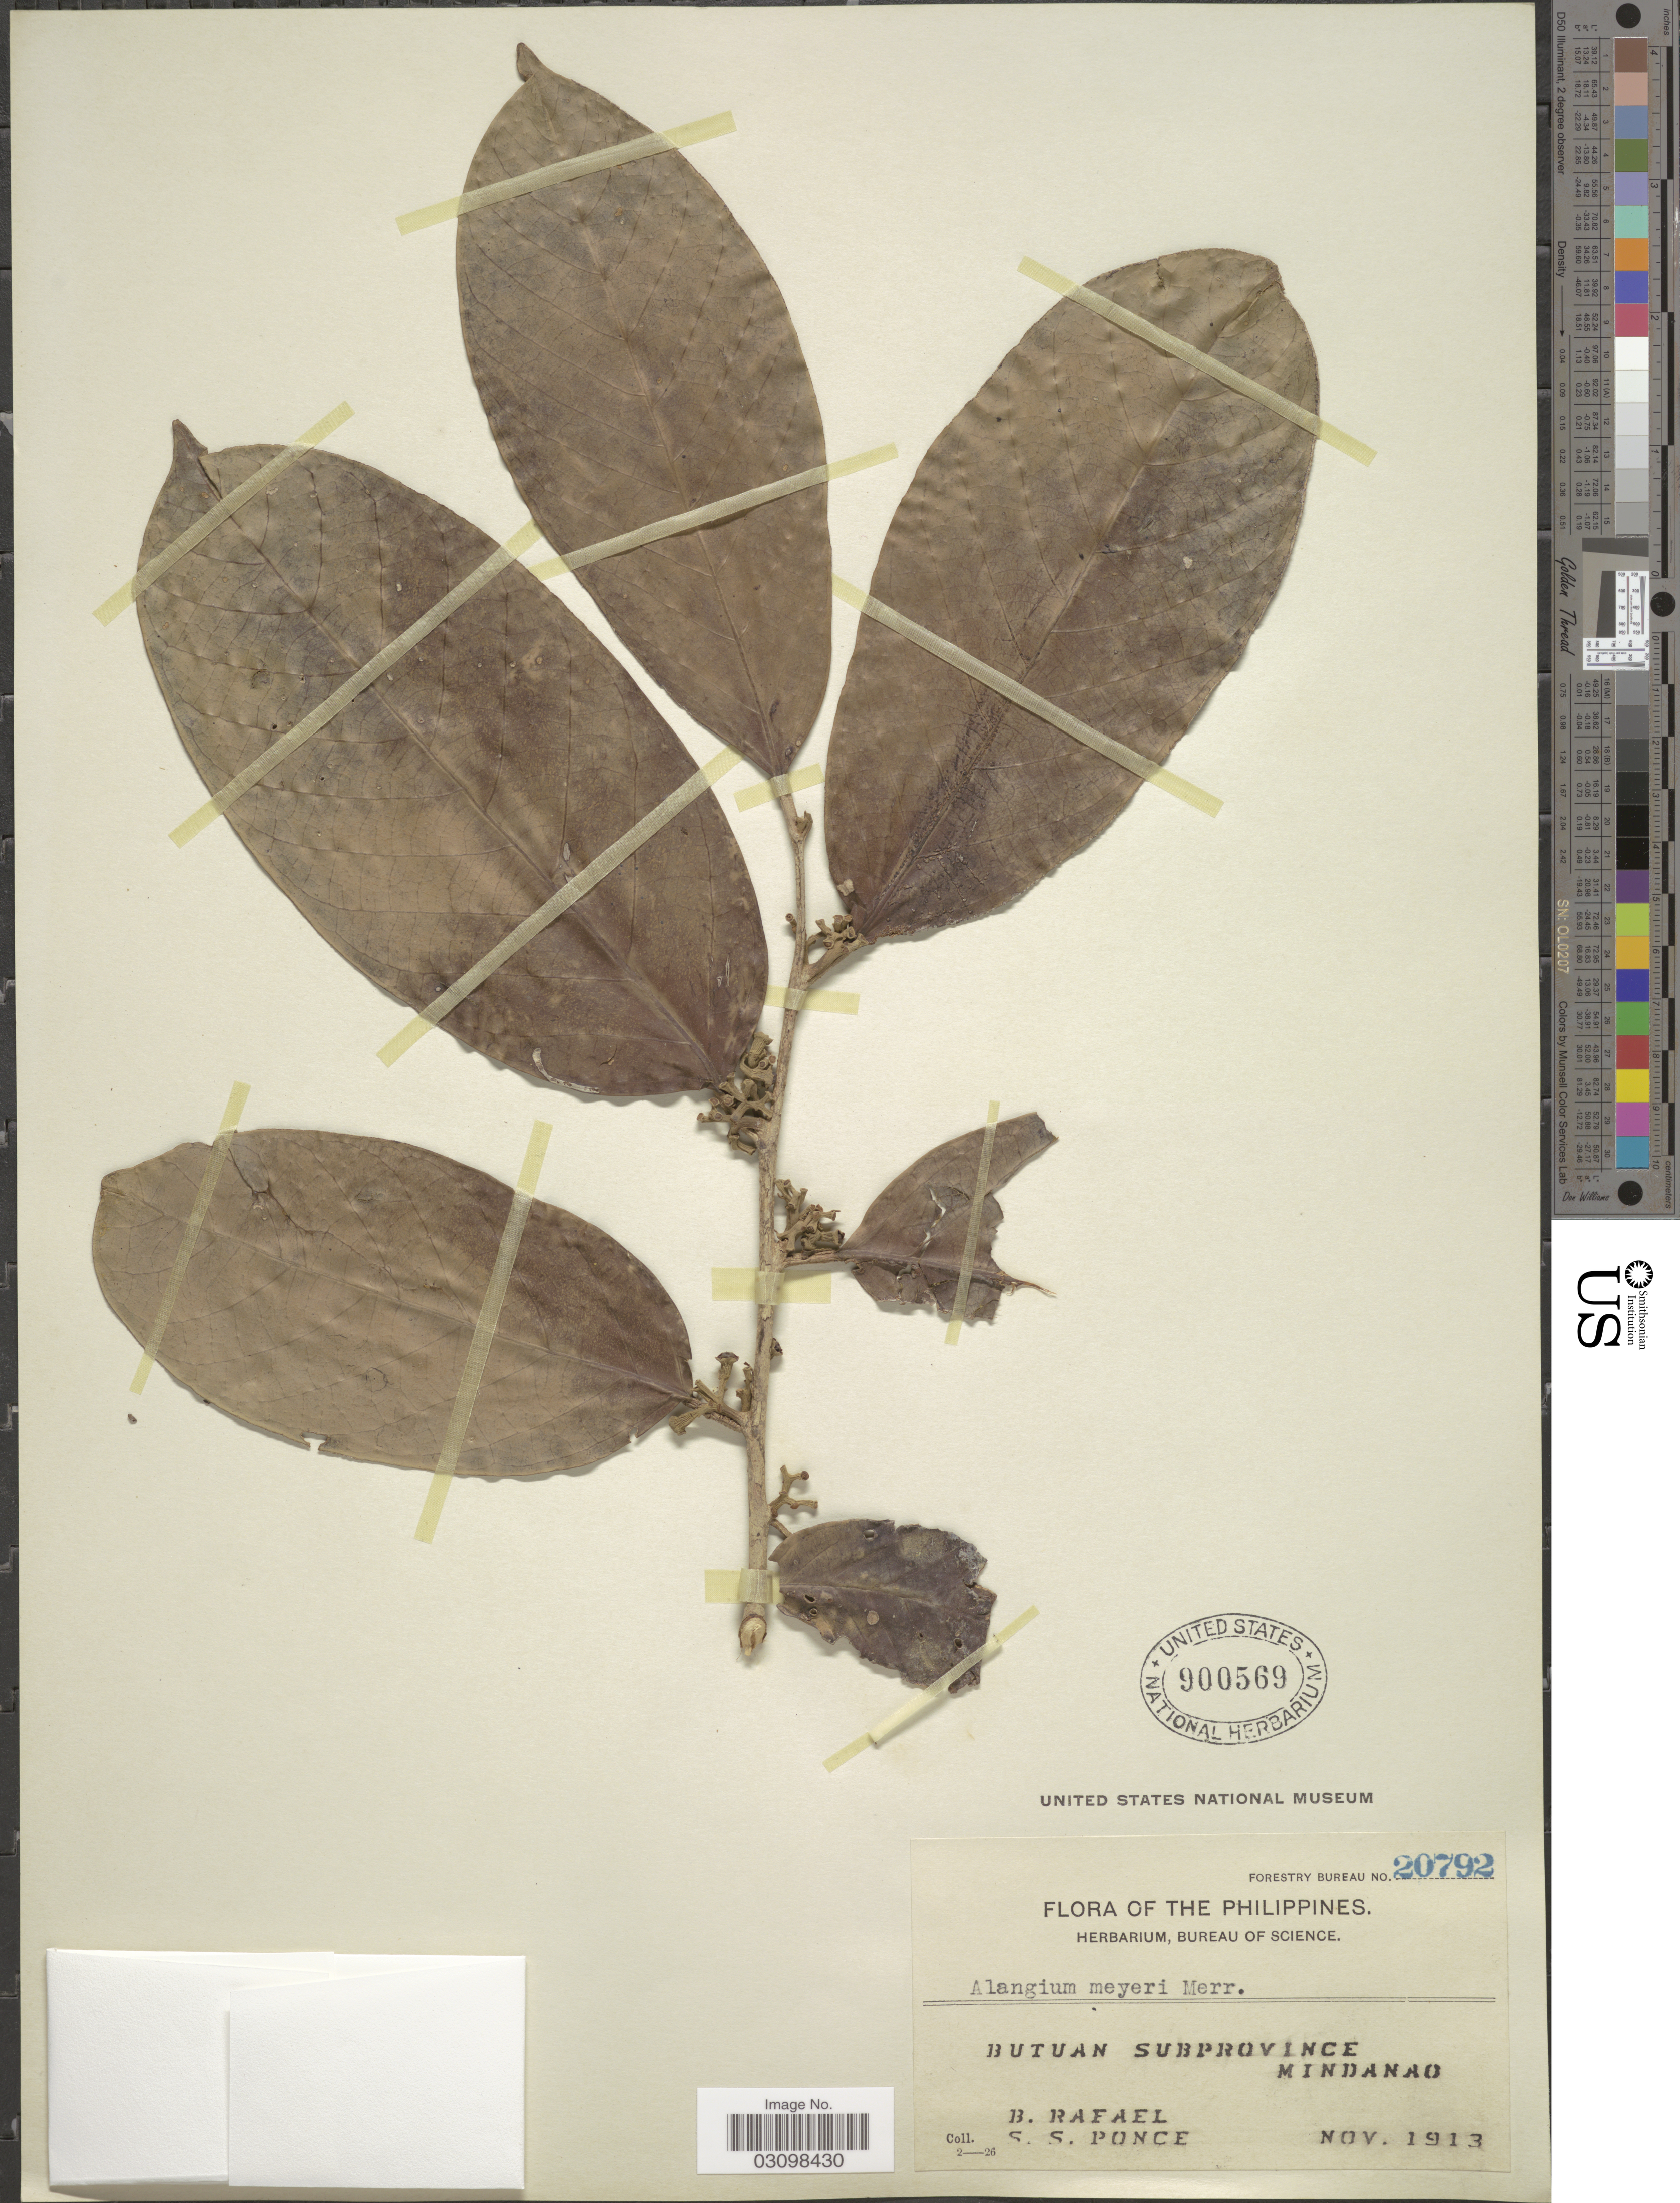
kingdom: Plantae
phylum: Tracheophyta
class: Magnoliopsida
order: Cornales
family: Cornaceae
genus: Alangium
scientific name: Alangium javanicum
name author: (Blume) Wangerin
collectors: B. Rafael & S. Ponce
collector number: Forestry Bureau 20792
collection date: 1913-11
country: Philippines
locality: Butuan Subprovince. Mindanao.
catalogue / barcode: US 900569